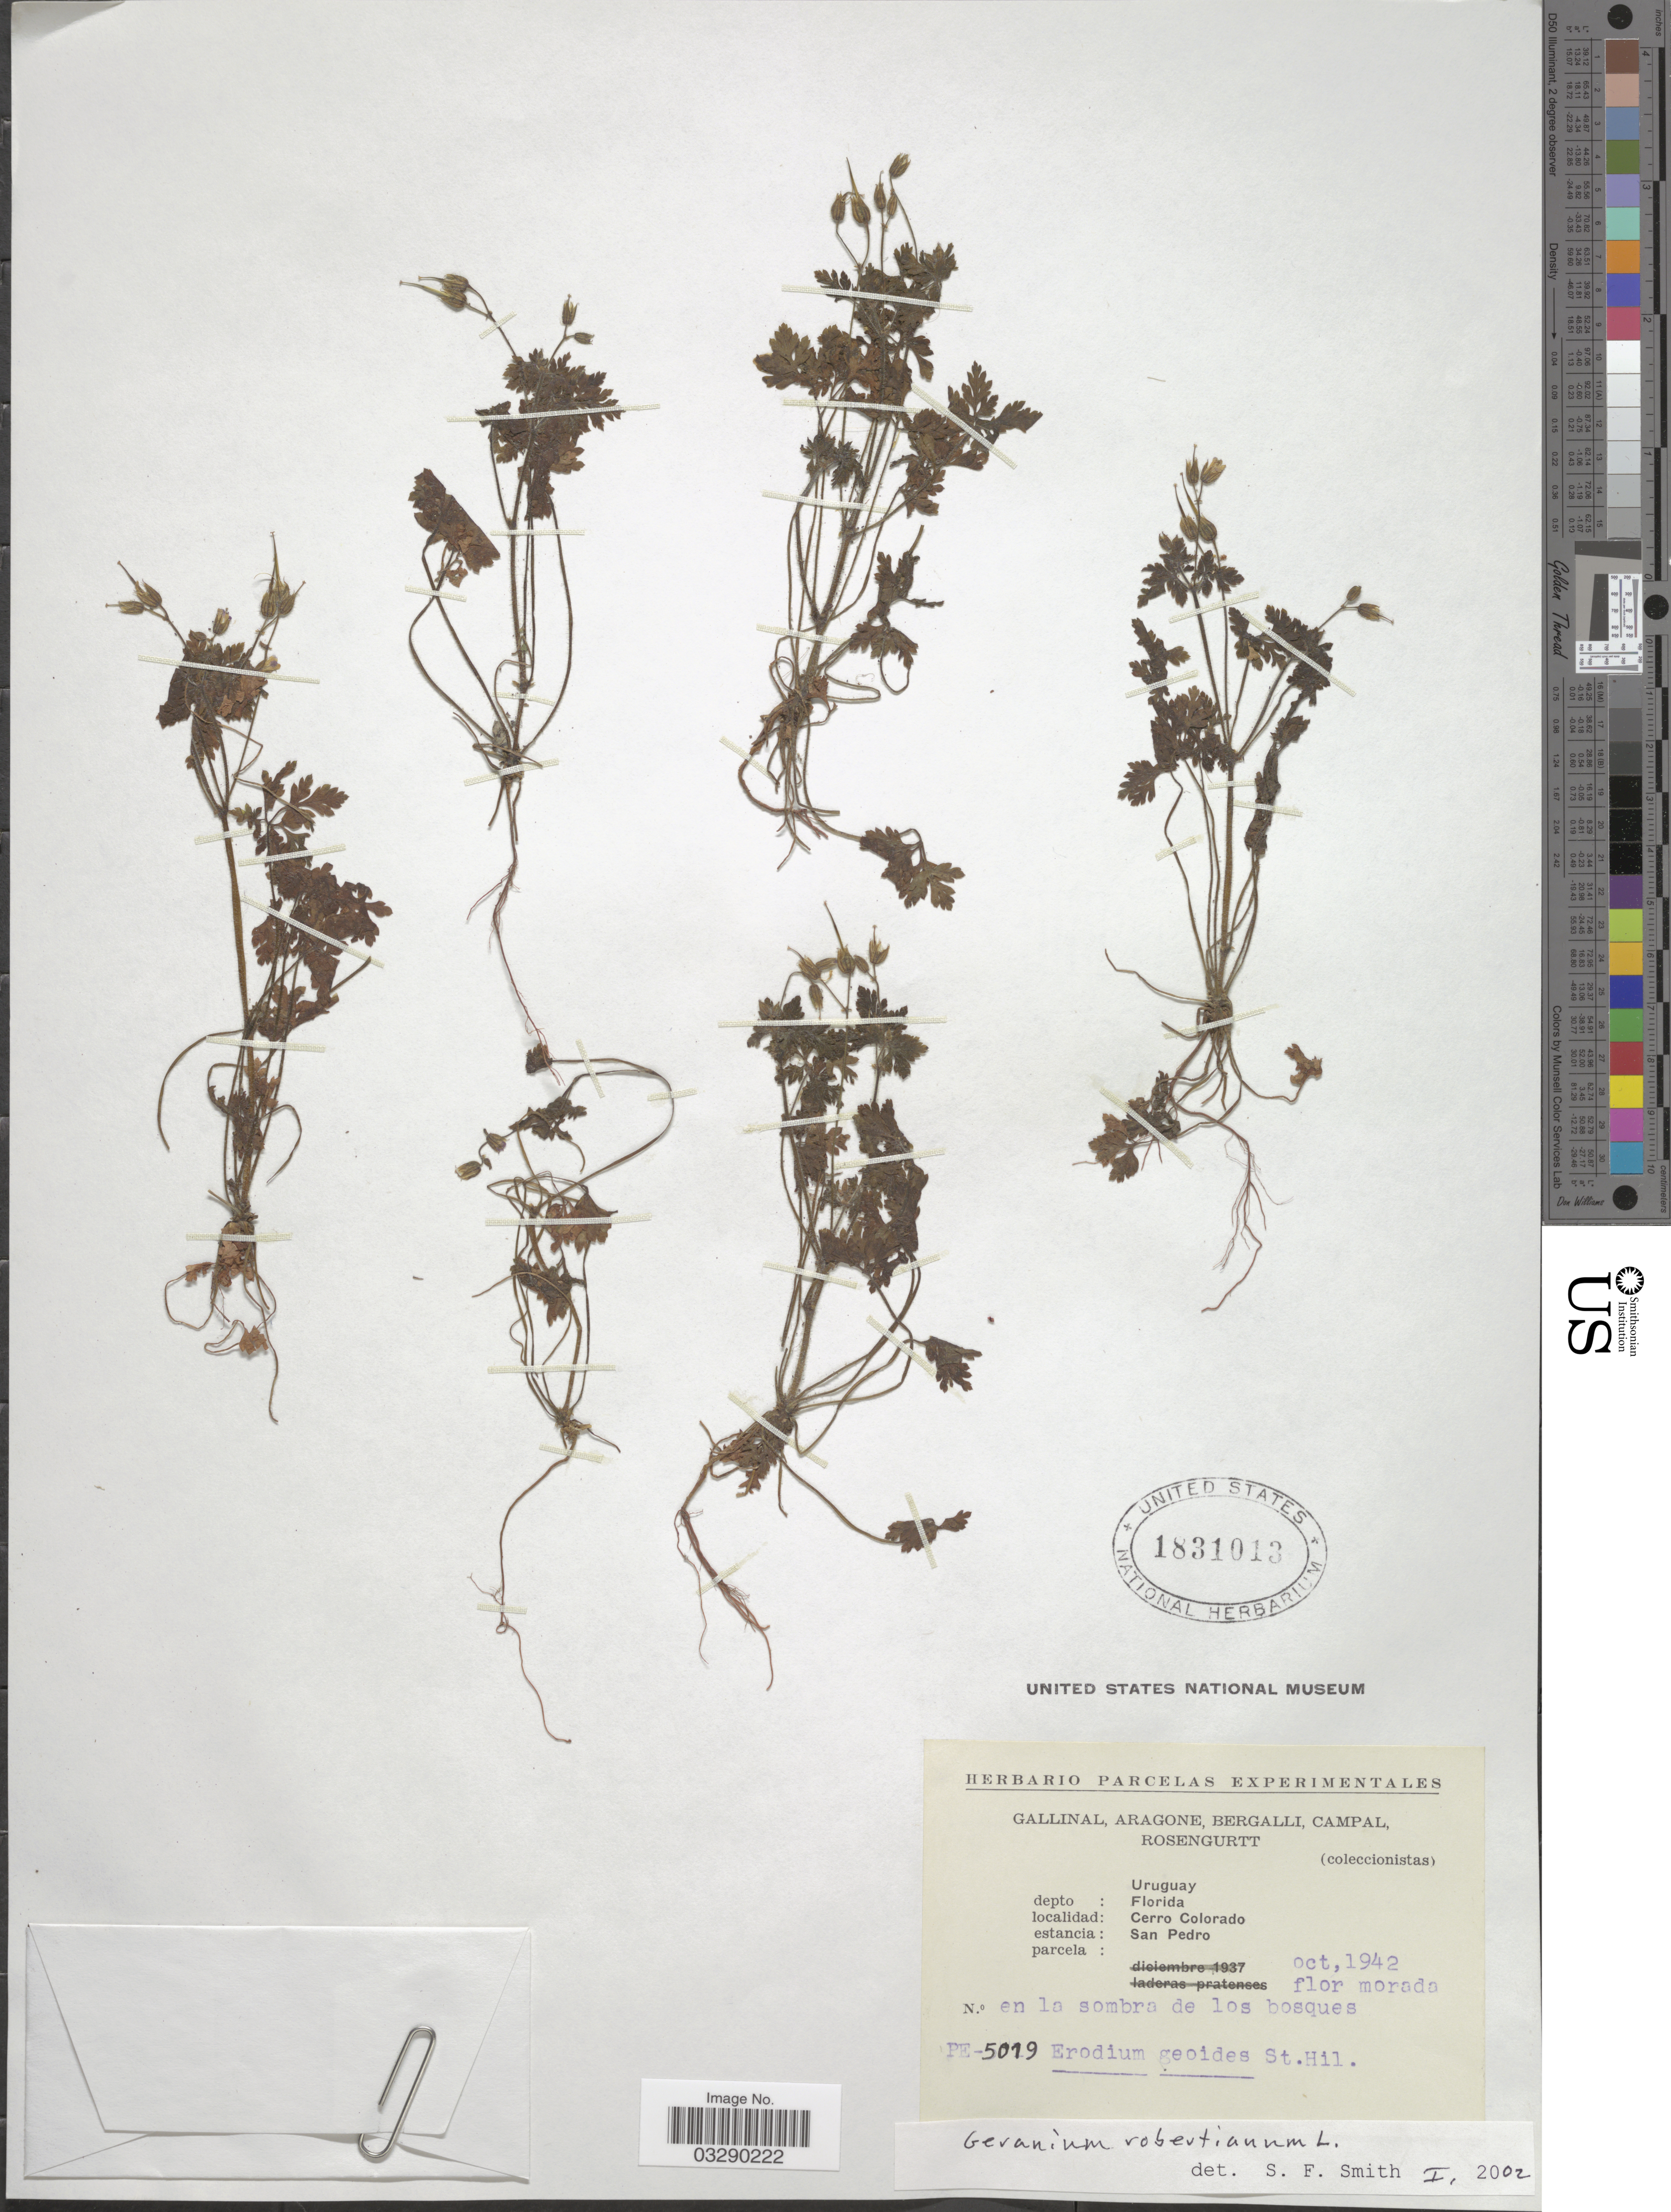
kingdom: Plantae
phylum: Tracheophyta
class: Magnoliopsida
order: Geraniales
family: Geraniaceae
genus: Geranium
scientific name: Geranium robertianum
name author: L.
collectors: -. Gallinal, -- Aragone, -- Bergalli, -- Campal & Rosengurtt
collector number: PE-5019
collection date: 1942-10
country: Uruguay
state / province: Florida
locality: Depto: Florida. Estancia: San Pedro.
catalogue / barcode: US 1831013